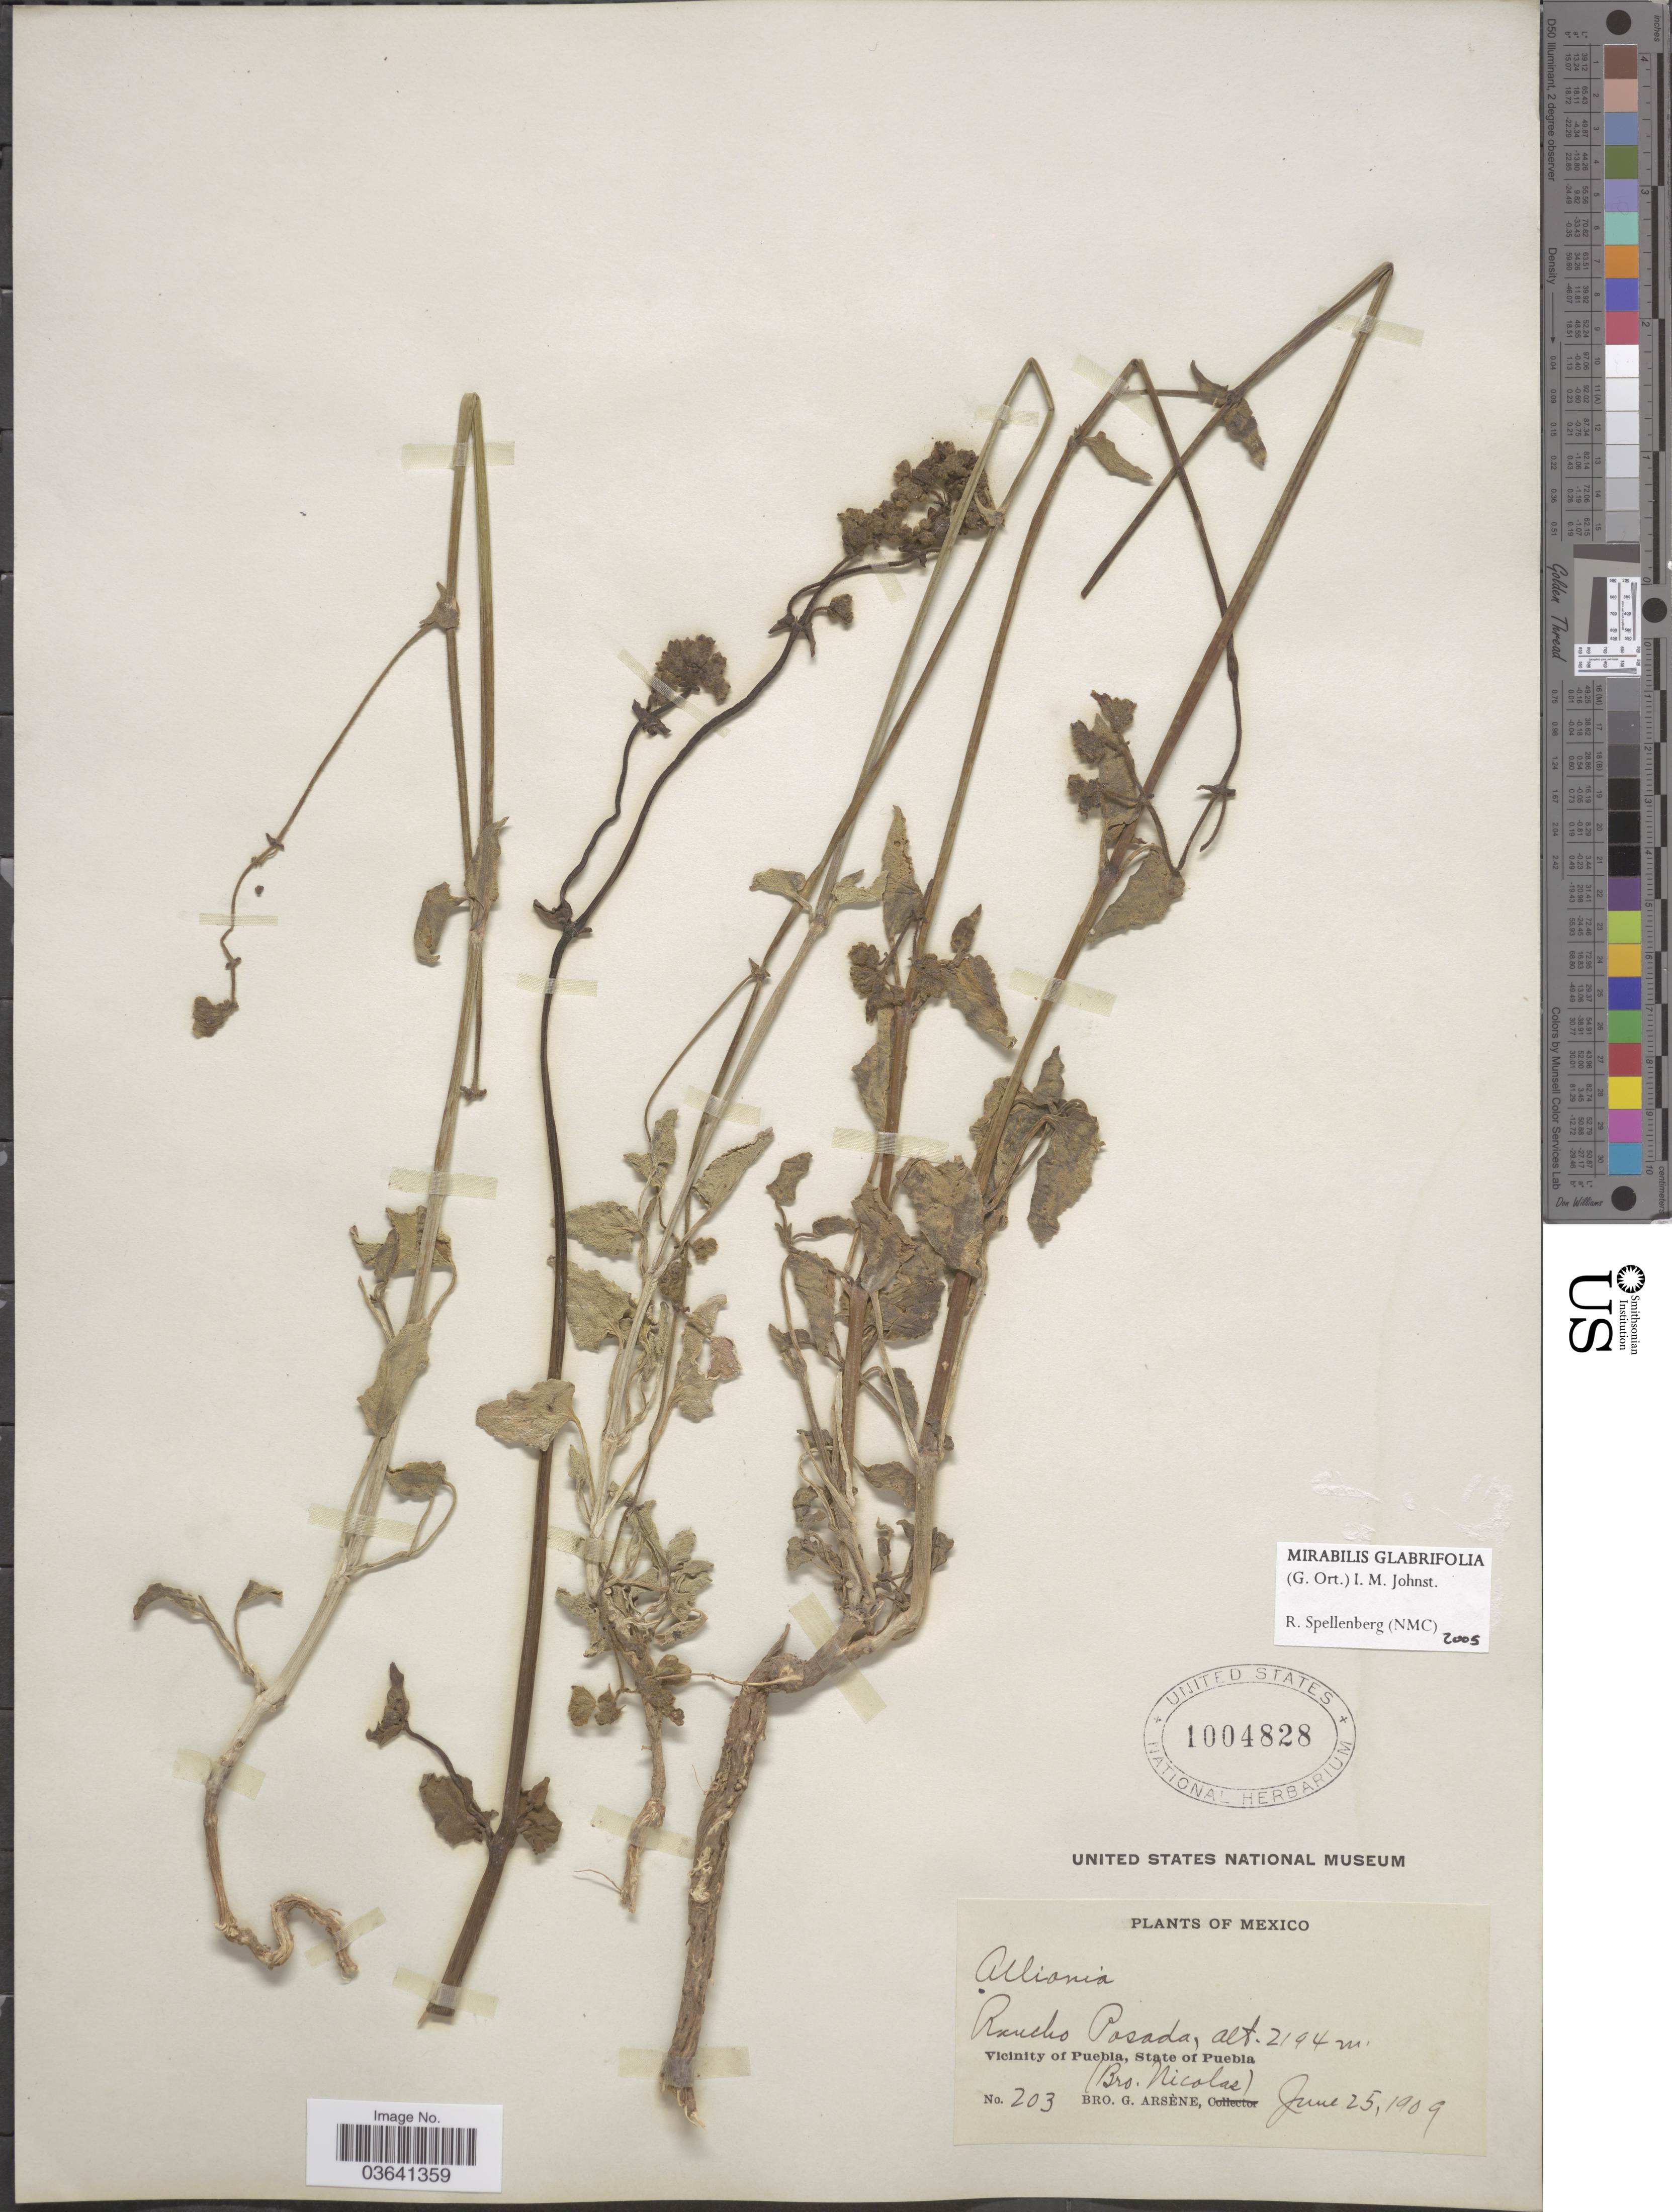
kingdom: Plantae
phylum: Tracheophyta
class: Magnoliopsida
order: Caryophyllales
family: Nyctaginaceae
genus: Mirabilis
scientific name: Mirabilis glabrifolia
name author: (Ort.) I.M. Johnst.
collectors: Bro. Nicolas & Bro. G. Arsène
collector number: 203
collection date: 1909-06-25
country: Mexico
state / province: Puebla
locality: Rancho Posada. Vicinity of Puebla.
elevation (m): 2194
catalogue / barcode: US 1004828